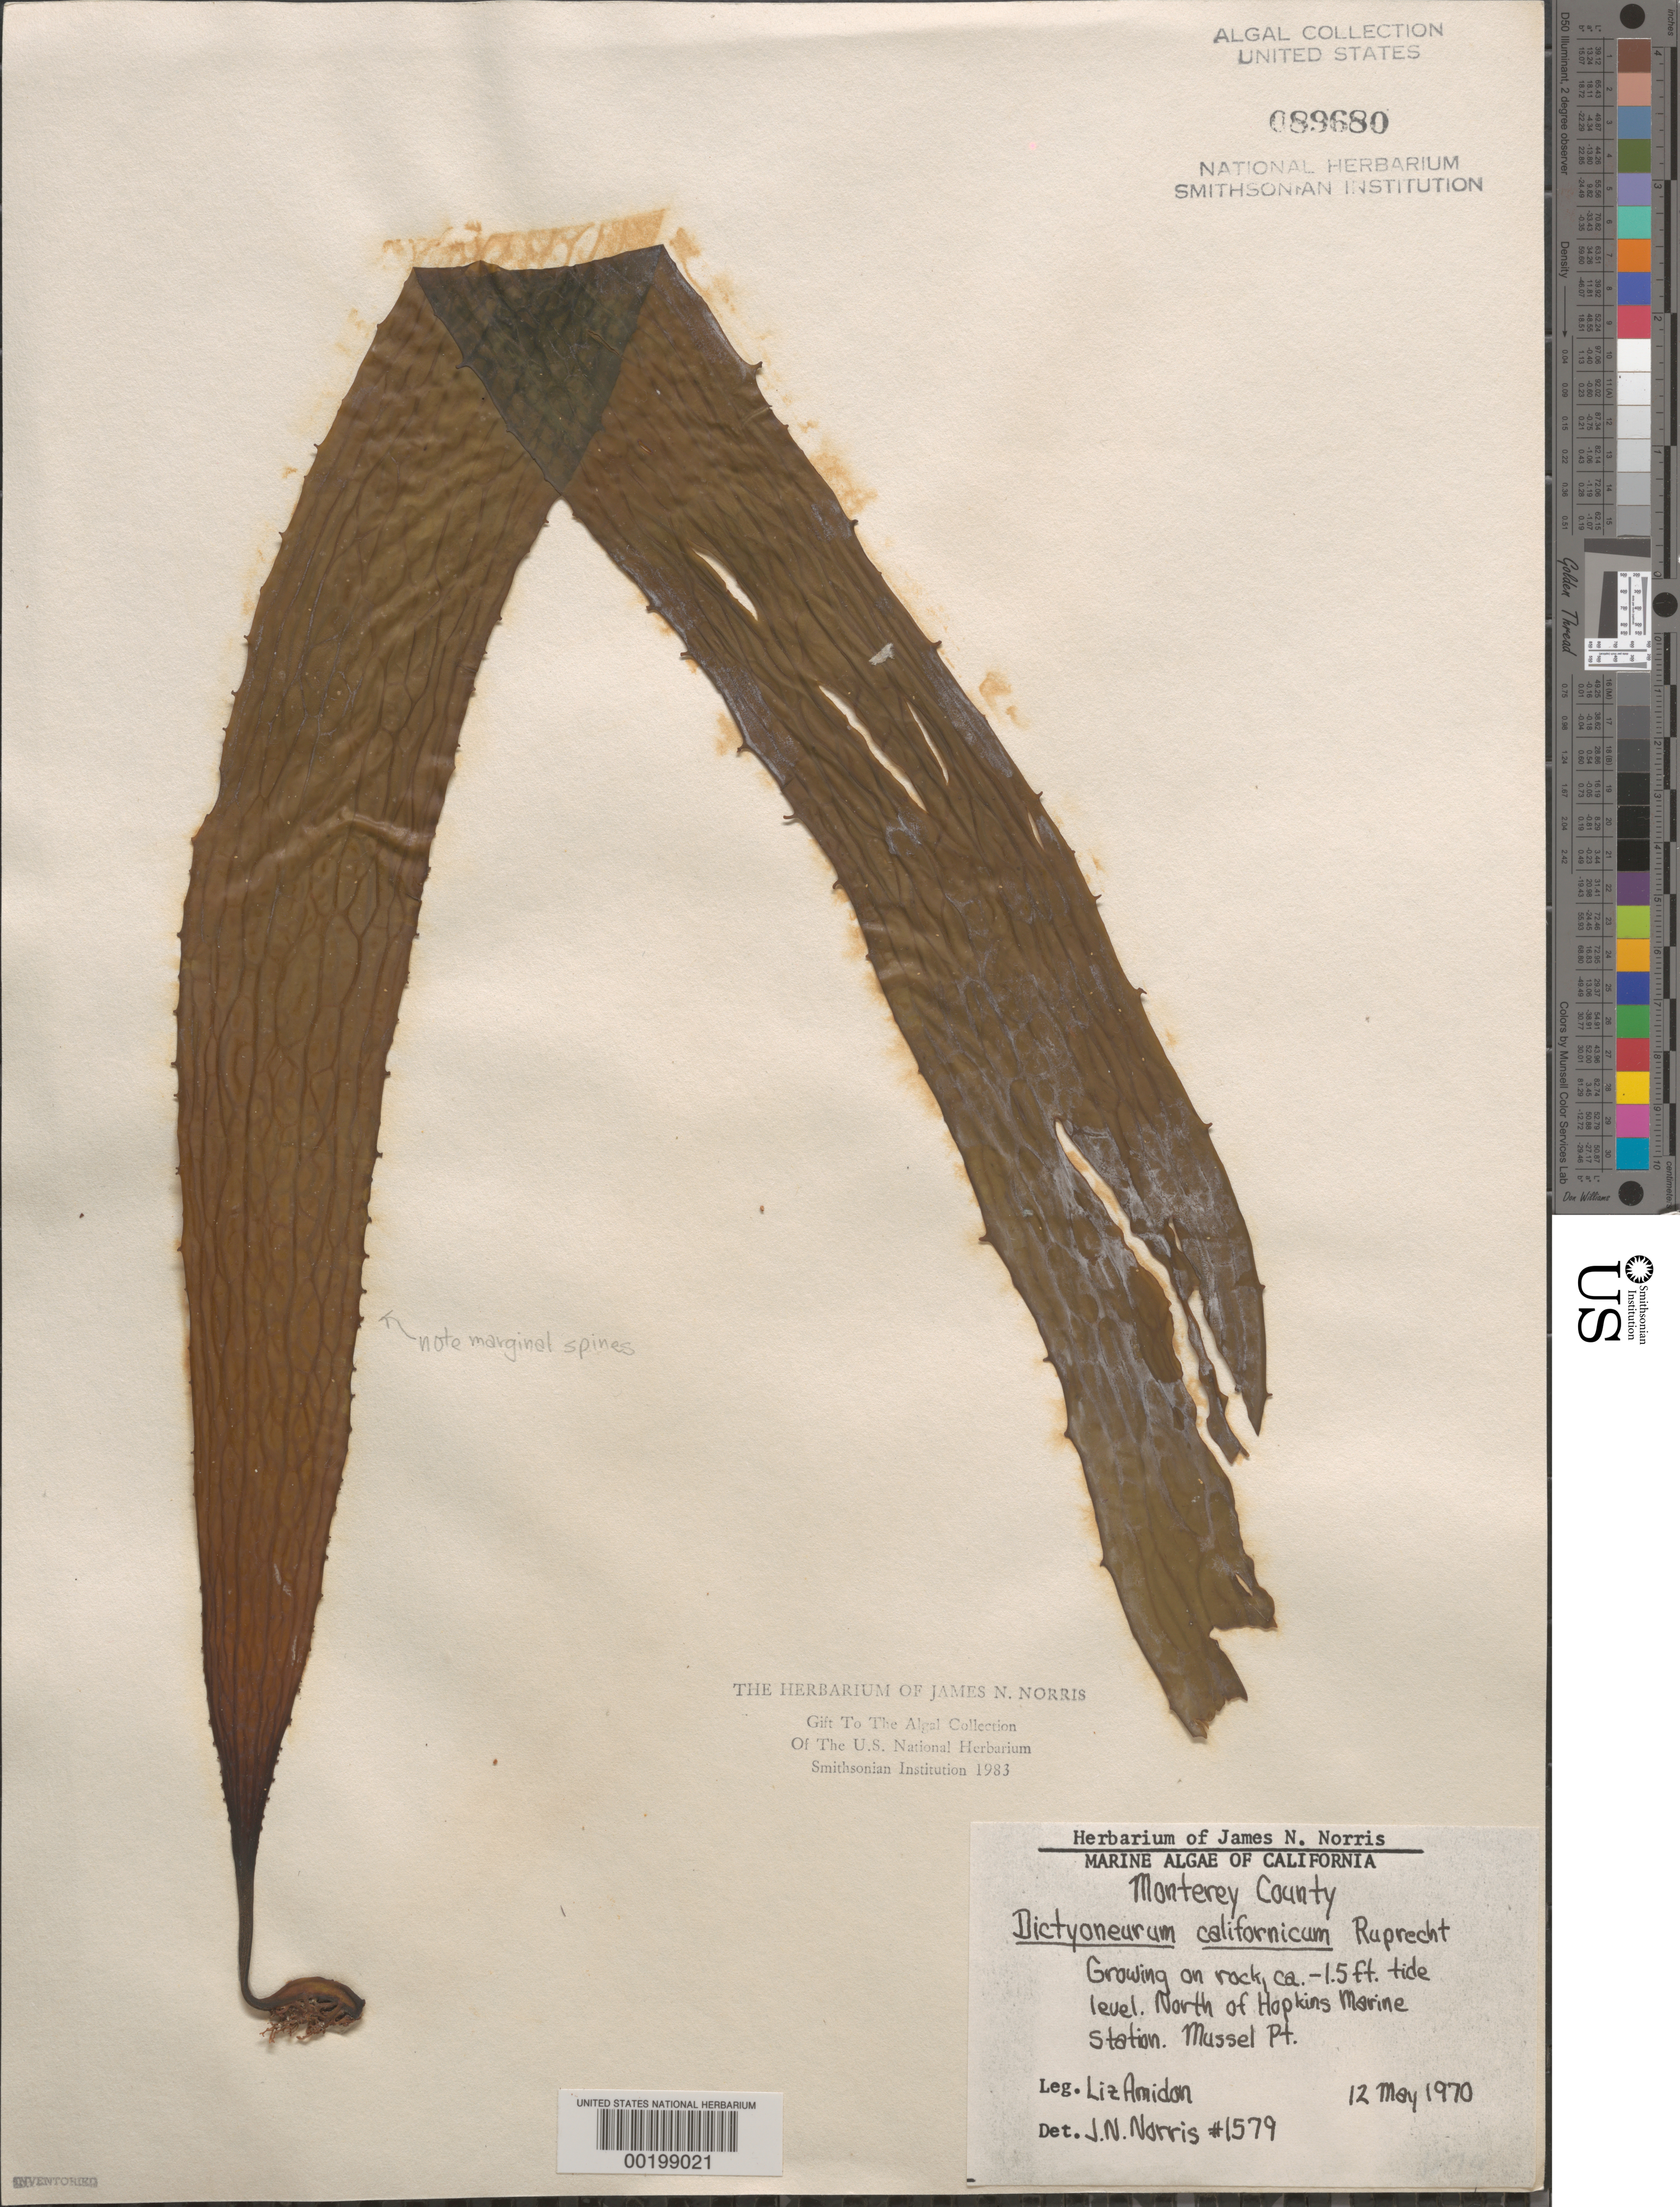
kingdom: Chromista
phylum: Ochrophyta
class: Phaeophyceae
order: Laminariales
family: Costariaceae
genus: Dictyoneurum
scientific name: Dictyoneurum californicum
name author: Rupr.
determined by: Norris, James N.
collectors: E. Amidon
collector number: JN-1579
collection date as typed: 12 May 1970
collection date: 1970-05-12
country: United States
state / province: California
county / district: Monterey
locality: Mussel Point, north of Hopkins Marine Station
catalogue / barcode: US 89680